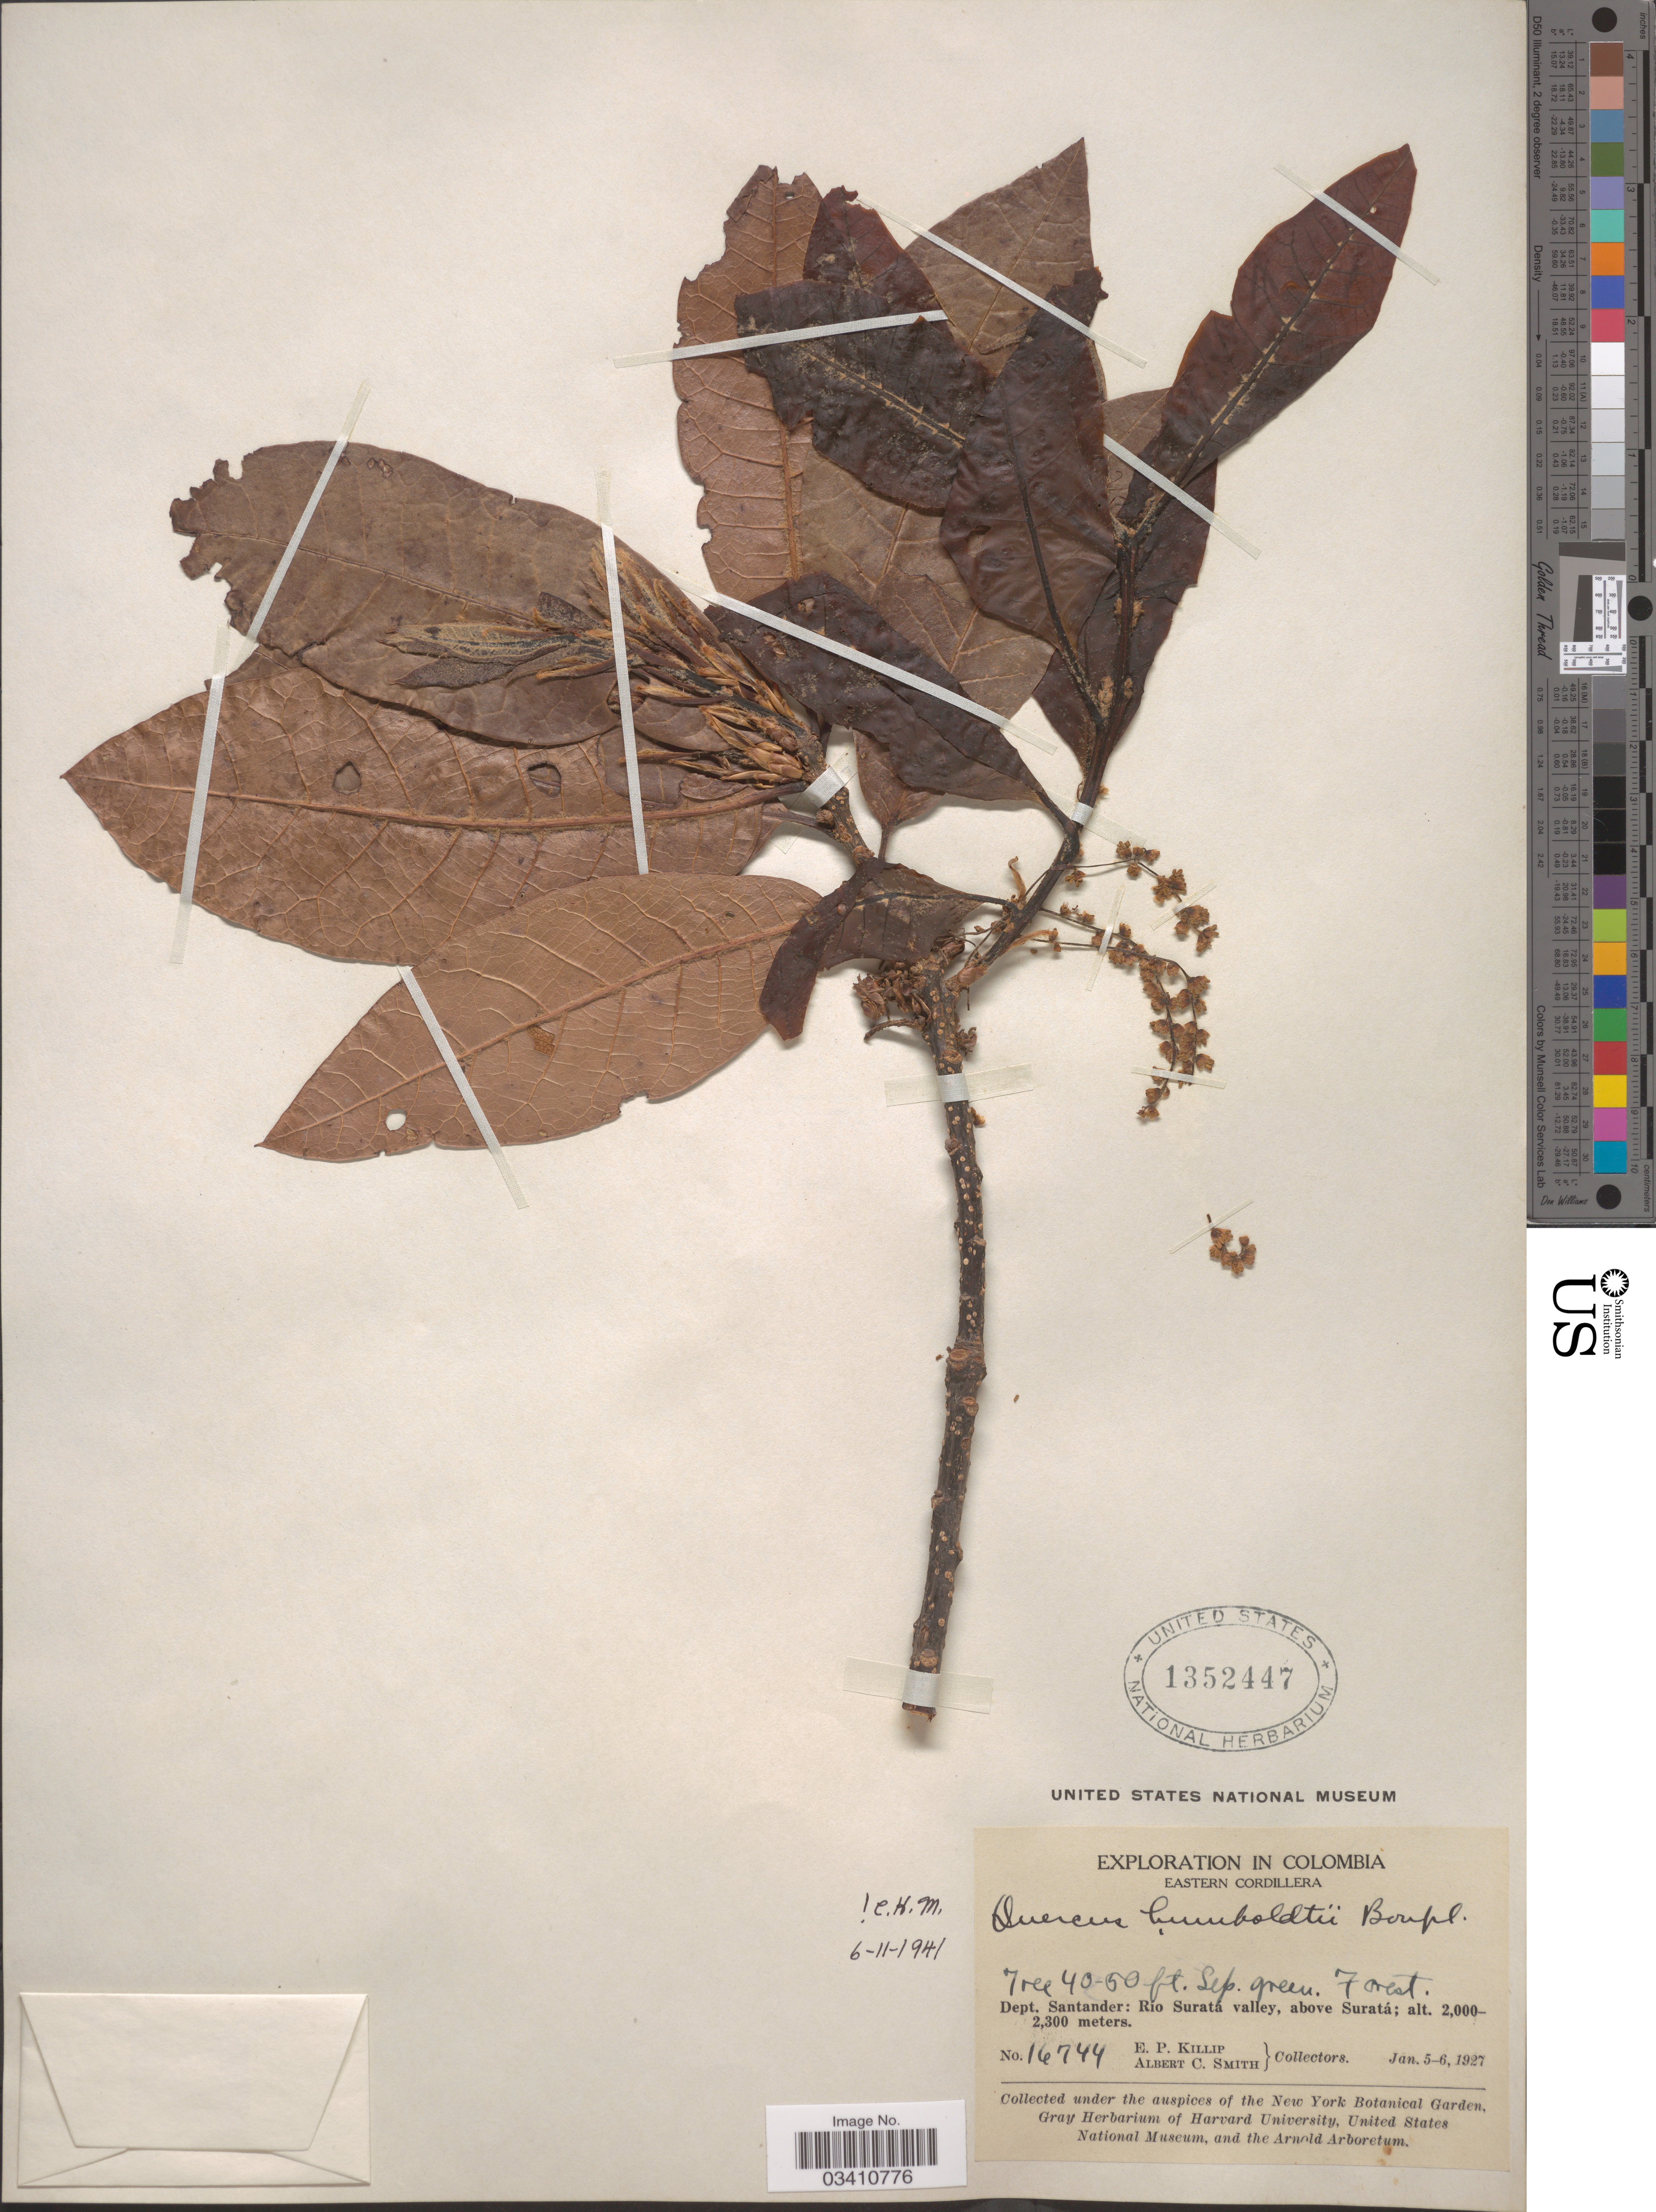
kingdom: Plantae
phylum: Tracheophyta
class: Magnoliopsida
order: Fagales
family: Fagaceae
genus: Quercus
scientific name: Quercus humboldtii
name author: Bonpl.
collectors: E. P. Killip & A. C. Smith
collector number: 16744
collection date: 1927-01-05/1927-01-06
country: Colombia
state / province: Santander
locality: Eastern Cordillera. Dept. Santander: Río Surata valley, above Suratá.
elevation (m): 2000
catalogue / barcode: US 1352447